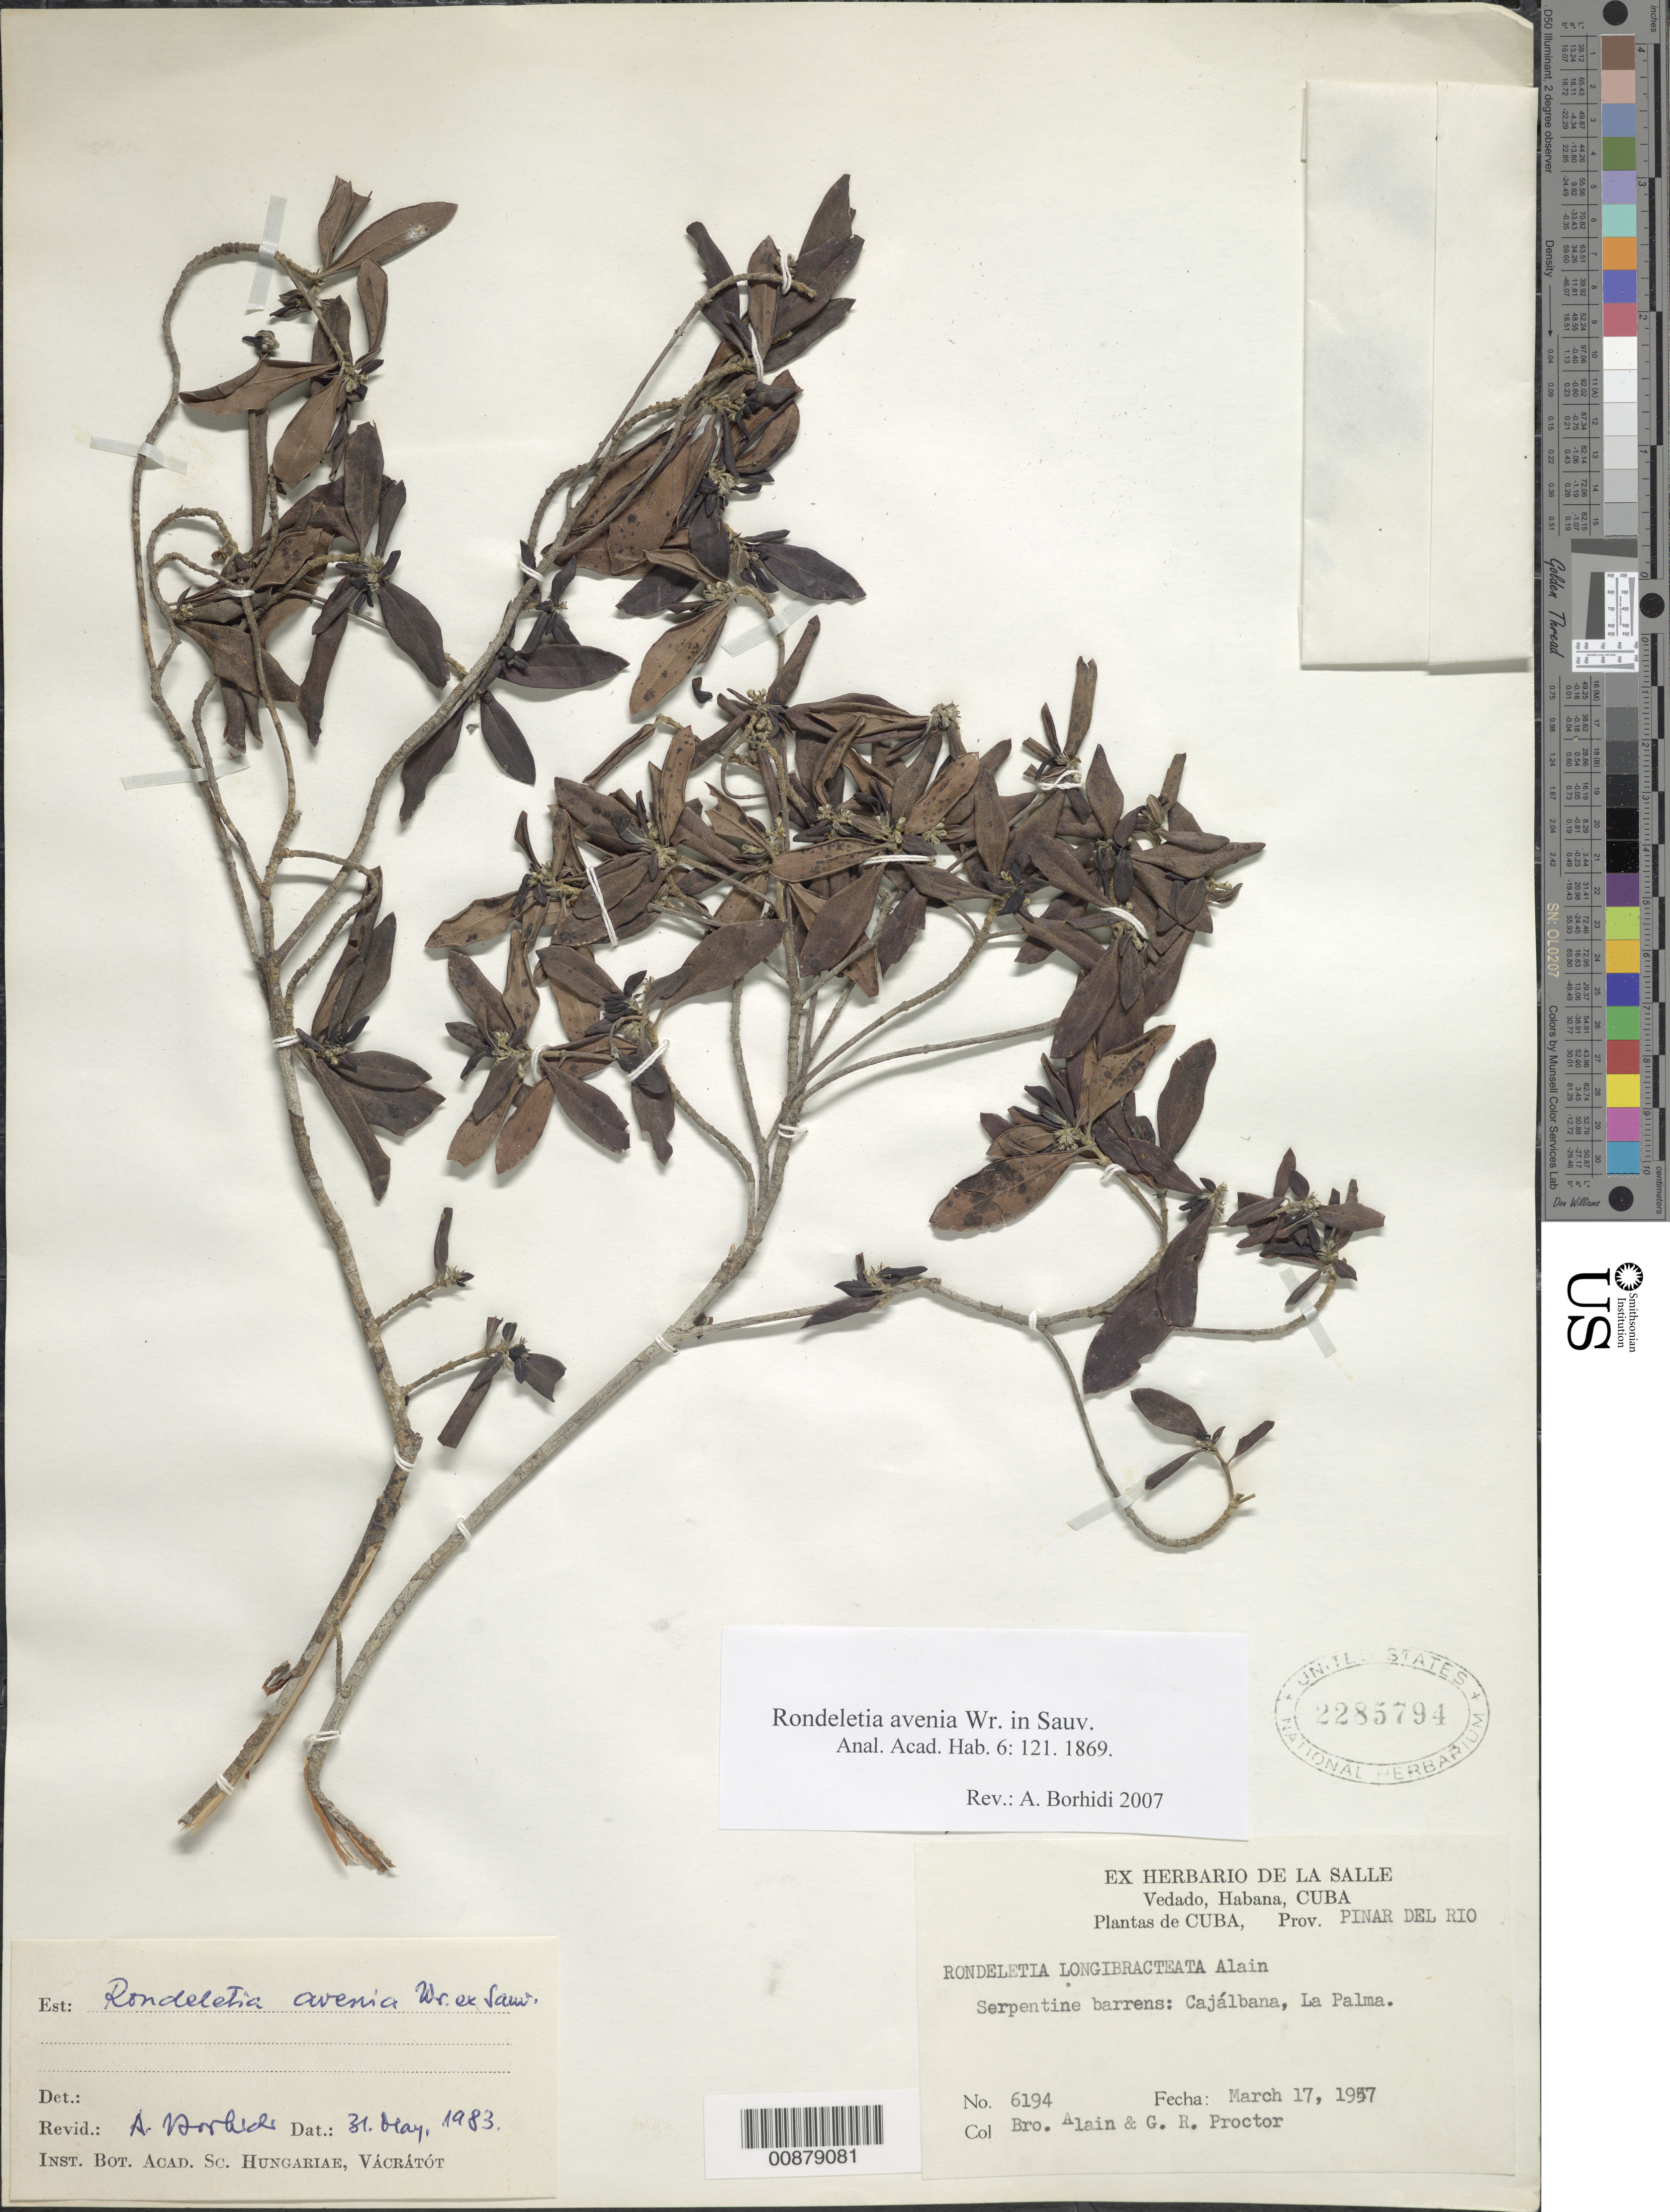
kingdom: Plantae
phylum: Tracheophyta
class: Magnoliopsida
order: Gentianales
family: Rubiaceae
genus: Rondeletia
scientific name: Rondeletia avenia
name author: C. Wright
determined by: Borhidi, Attila L.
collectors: A. H. Liogier & G. R. Proctor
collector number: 6194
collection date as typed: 17 Mar 1957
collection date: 1957-03-17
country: Cuba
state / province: Pinar del Rio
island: Cuba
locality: Cajálbana, La Palma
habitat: Serpentine barrens.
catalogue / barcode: US 2285794